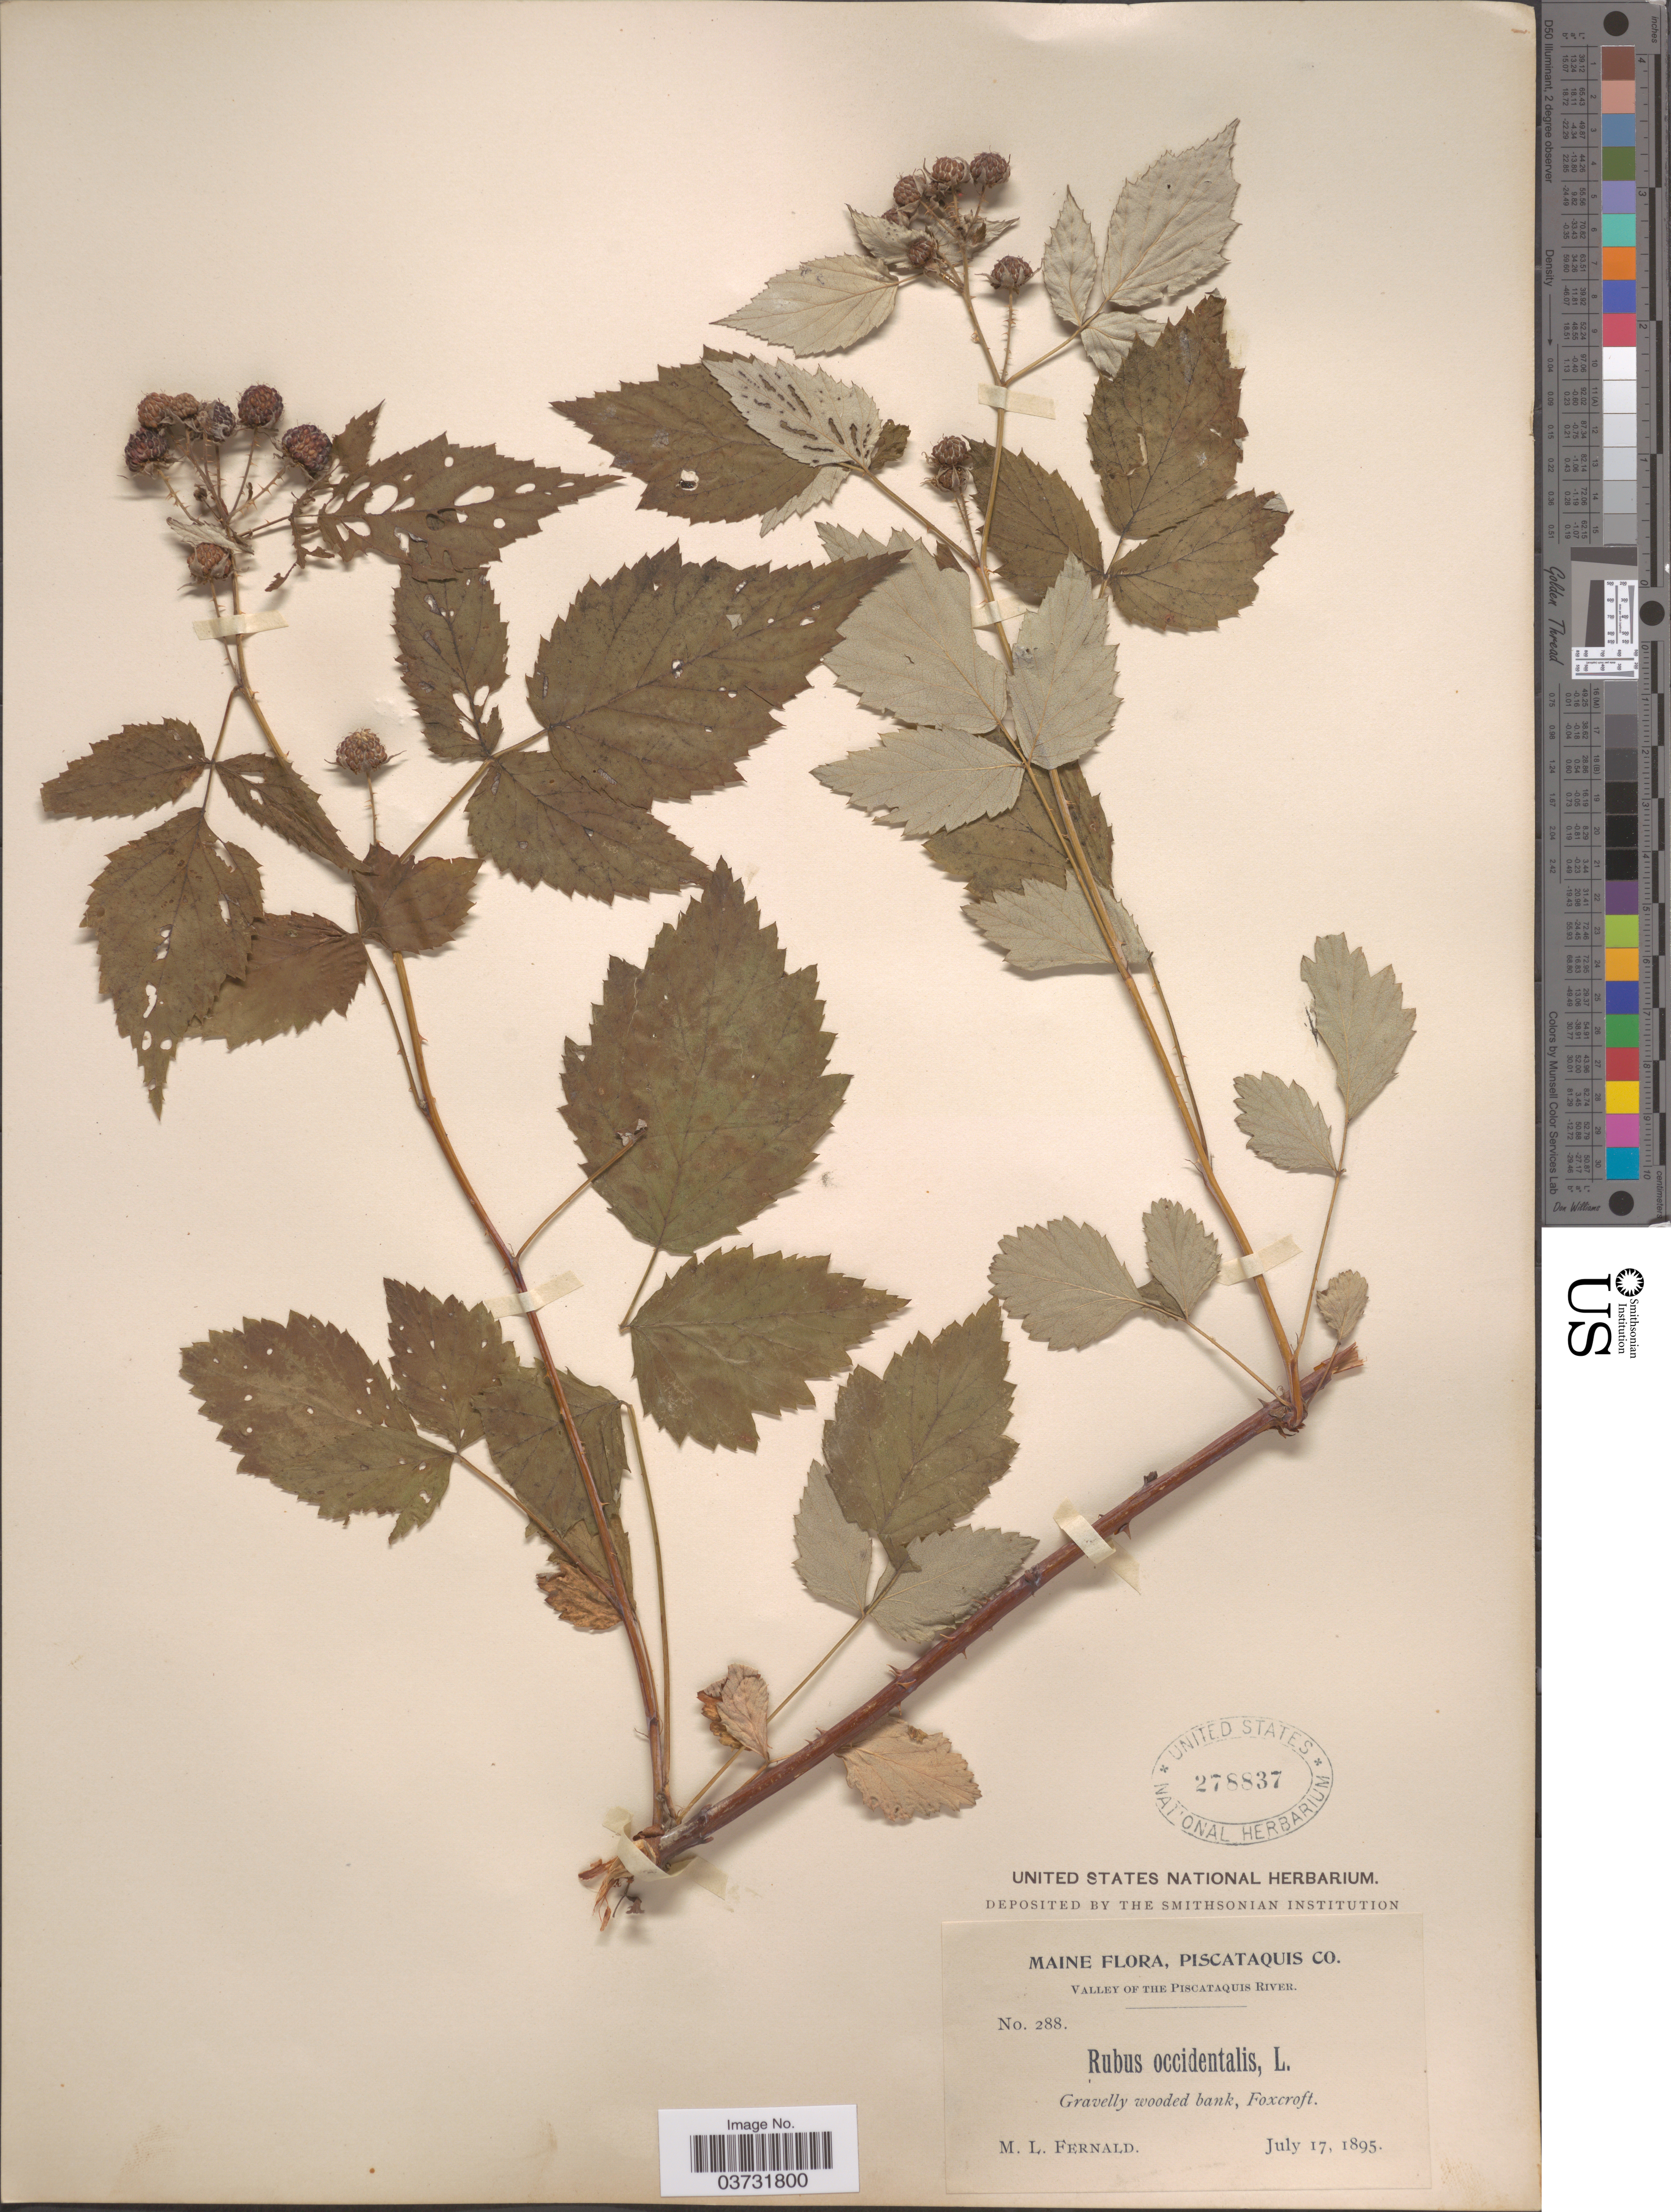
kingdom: Plantae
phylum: Tracheophyta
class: Magnoliopsida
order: Rosales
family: Rosaceae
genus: Rubus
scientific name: Rubus occidentalis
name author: L.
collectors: M. L. Fernald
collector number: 288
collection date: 1895-07-17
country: United States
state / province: Maine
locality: Piscataquis Co. Valley of the Piscataquis River. Foxcroft.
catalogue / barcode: US 278837